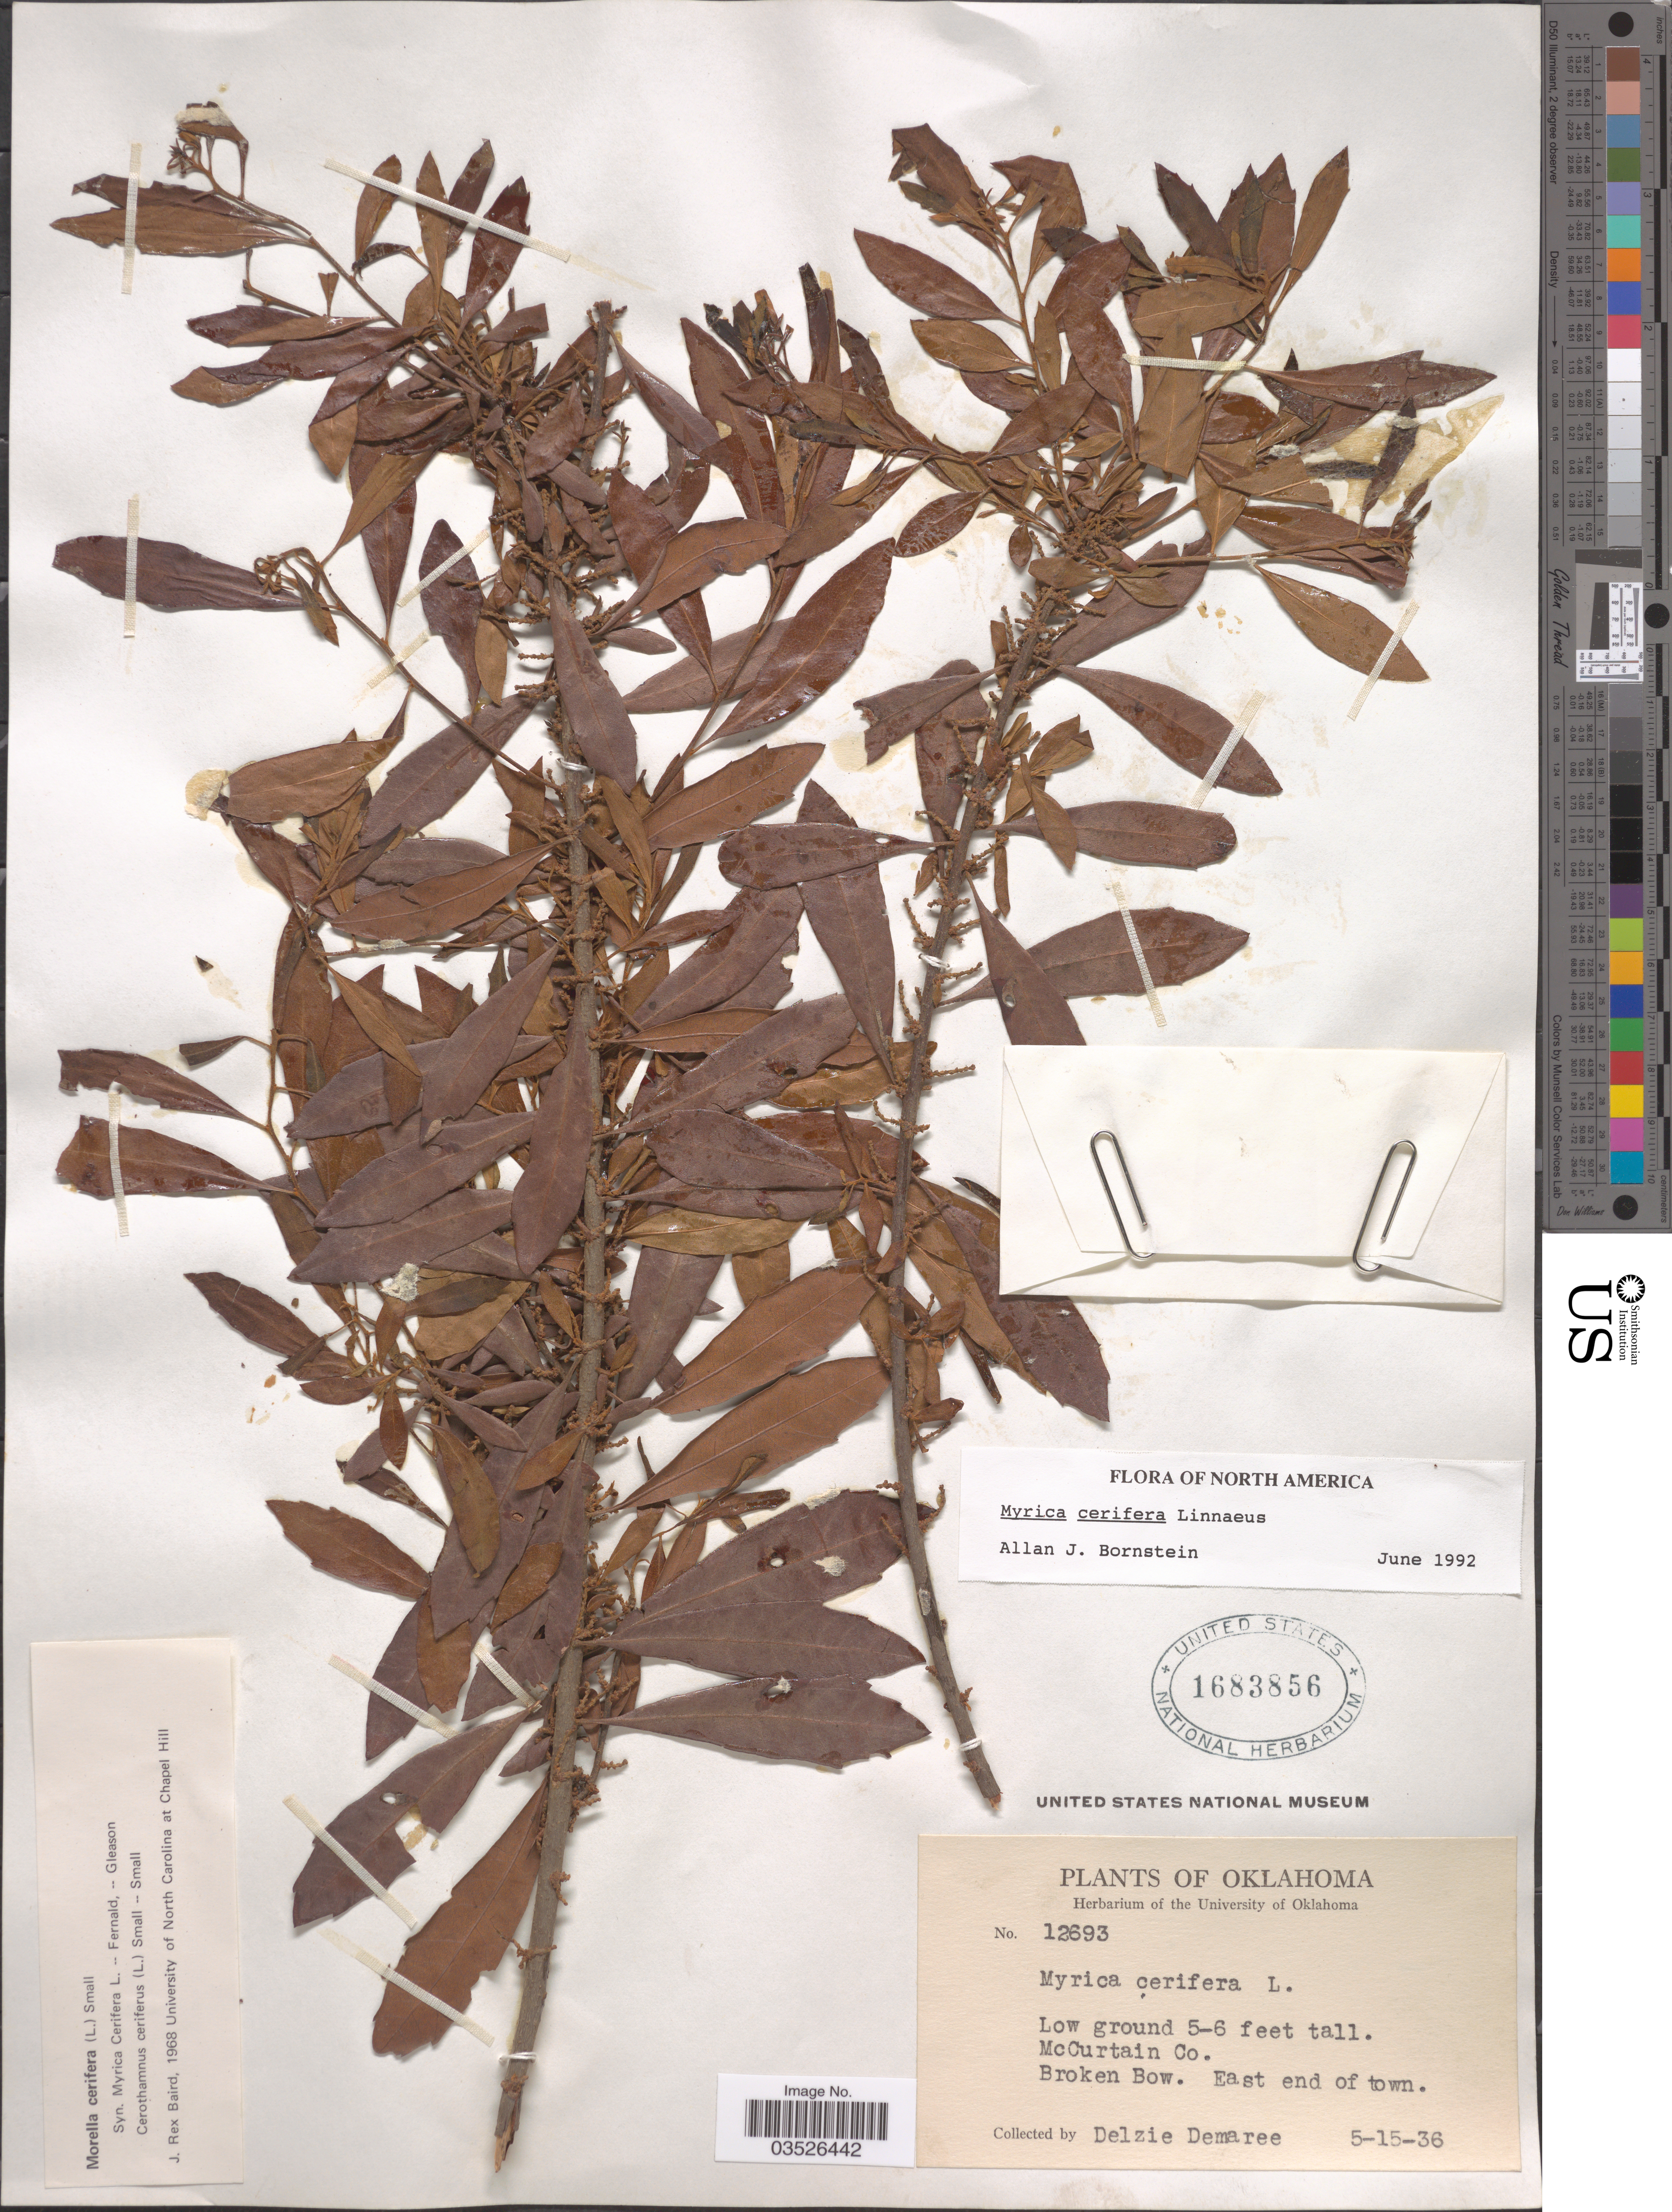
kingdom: Plantae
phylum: Tracheophyta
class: Magnoliopsida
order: Fagales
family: Myricaceae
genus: Morella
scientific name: Morella cerifera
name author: (L.) Small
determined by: Baird, James Rex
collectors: D. Demaree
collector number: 12693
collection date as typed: Transcribed d/m/y: 15/5/36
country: United States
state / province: Oklahoma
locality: McCurtain Co. Broken Bow. East end of town.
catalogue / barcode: US 1683856